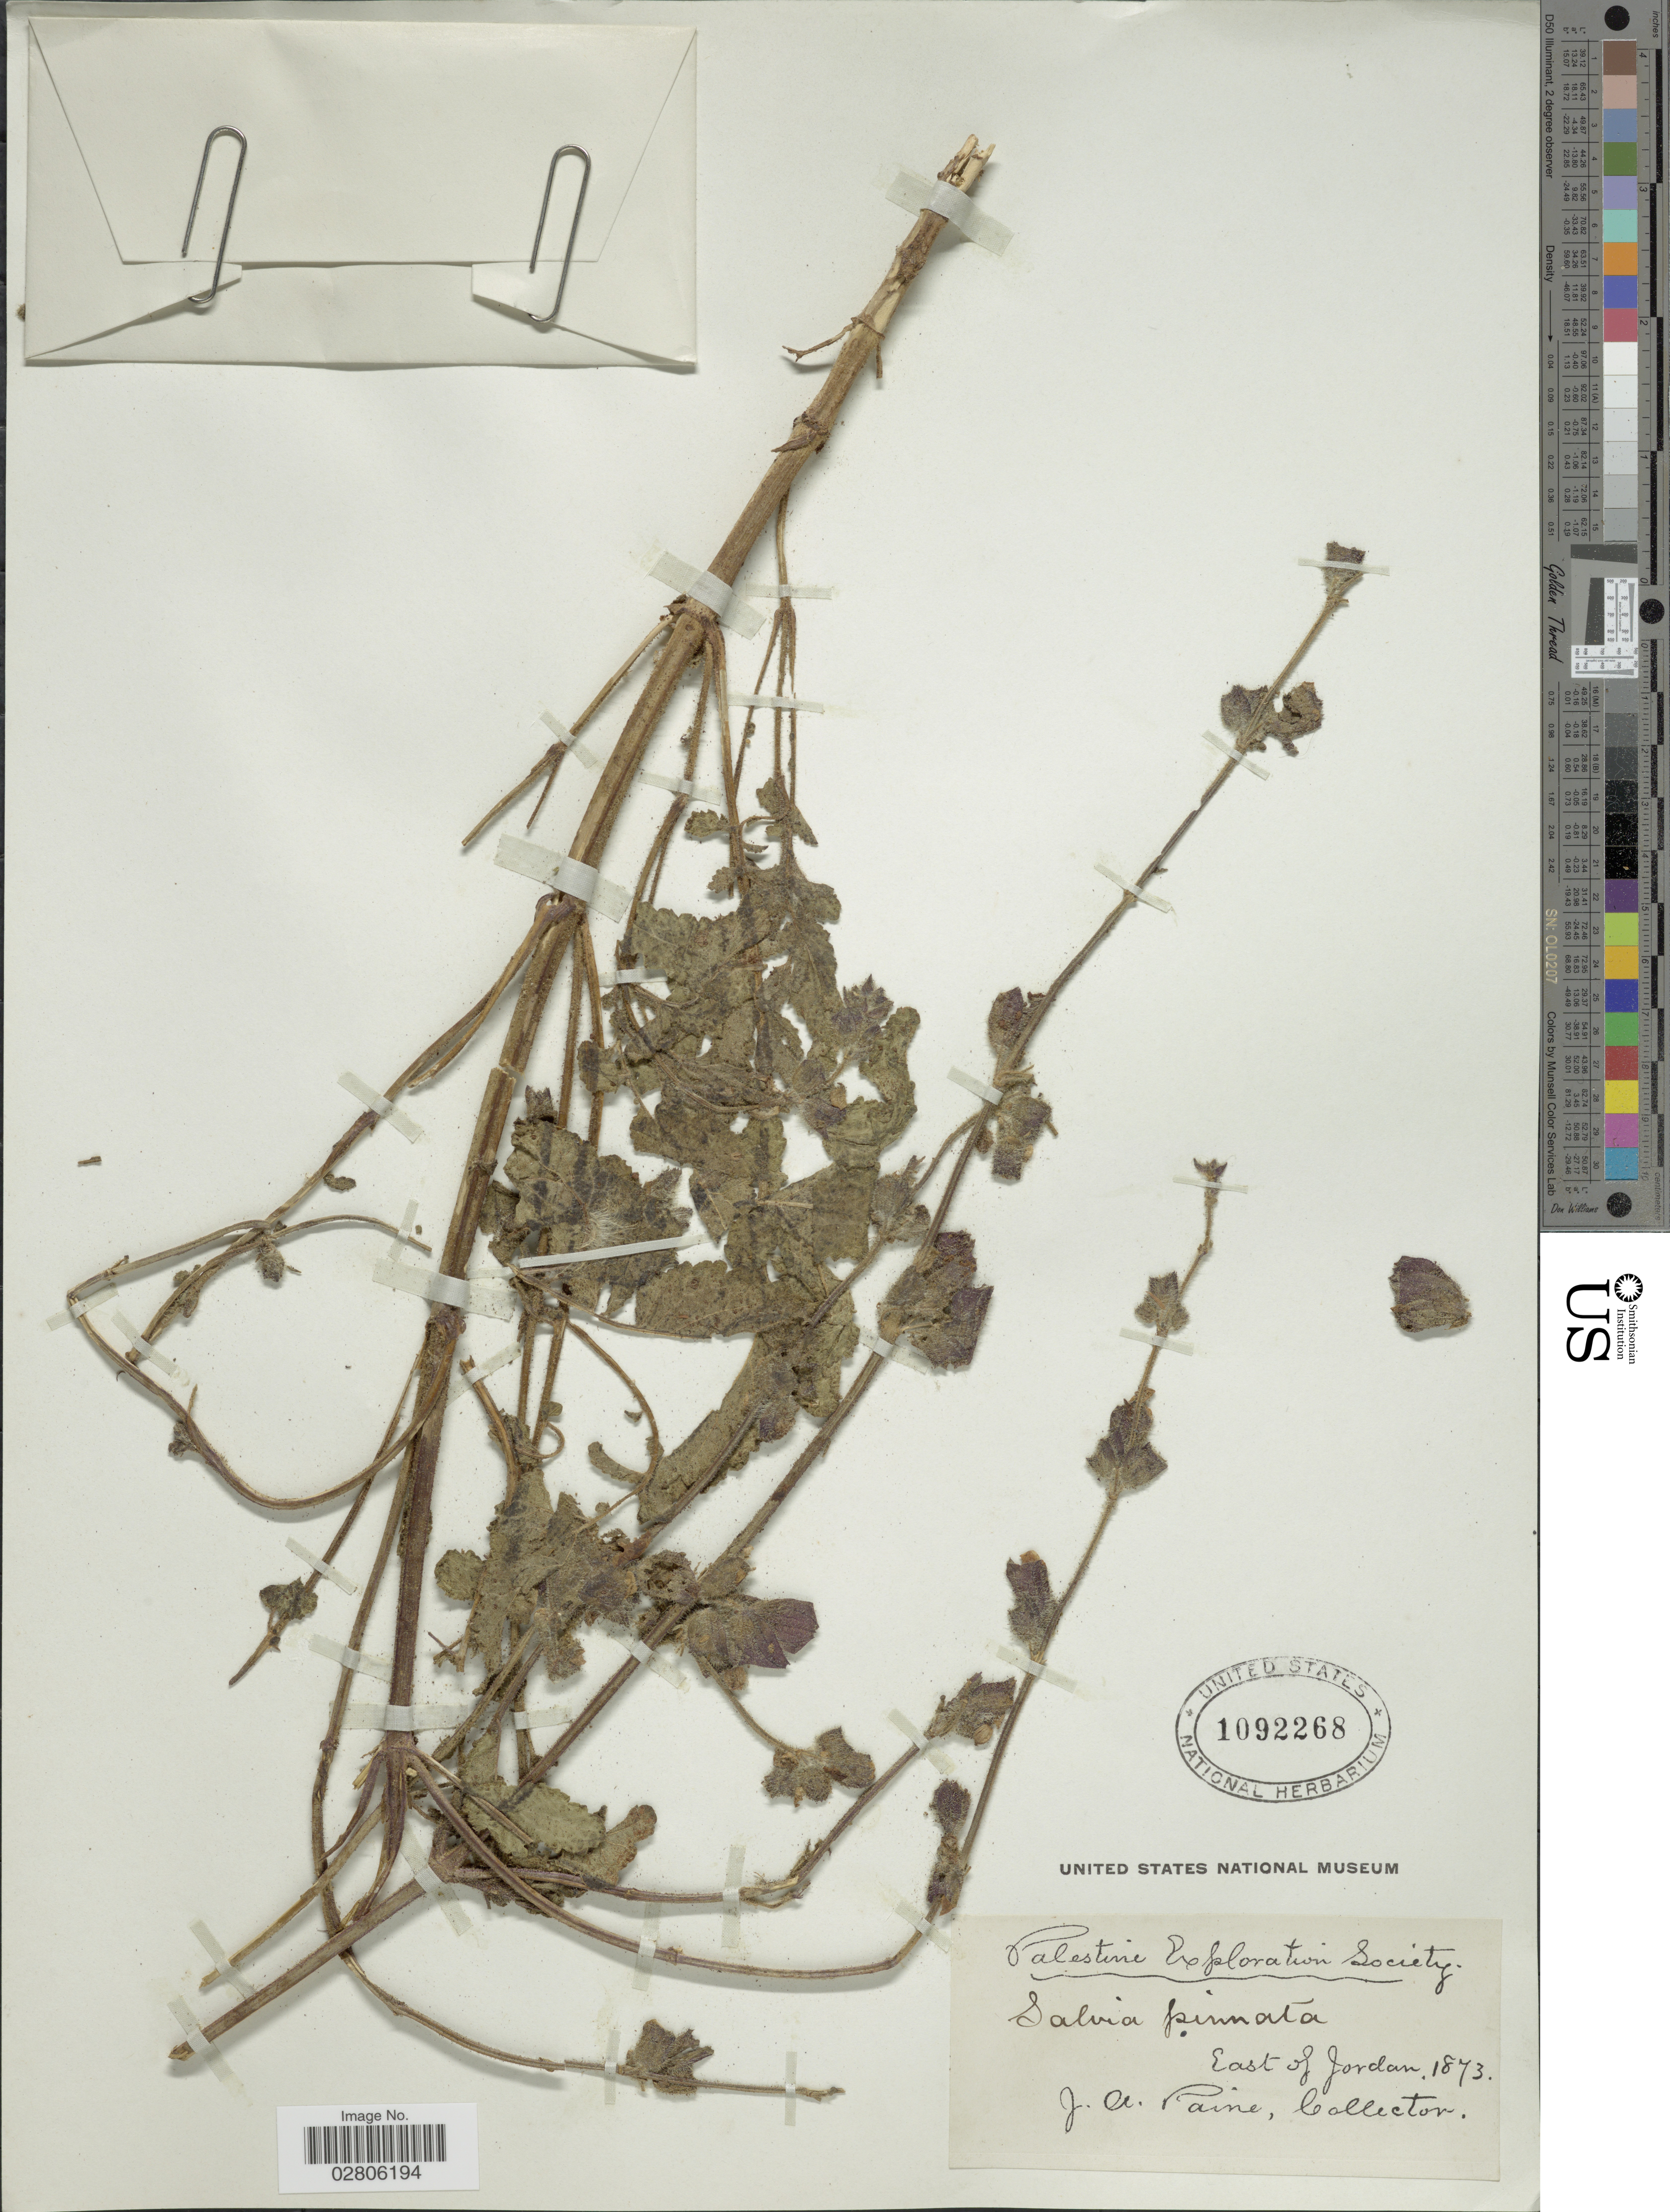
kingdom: Plantae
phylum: Tracheophyta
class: Magnoliopsida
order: Lamiales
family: Lamiaceae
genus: Salvia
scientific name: Salvia pinnata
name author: L.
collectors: J. A. Paine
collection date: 1873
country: Jordan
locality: East of Jordan.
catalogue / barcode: US 1092268